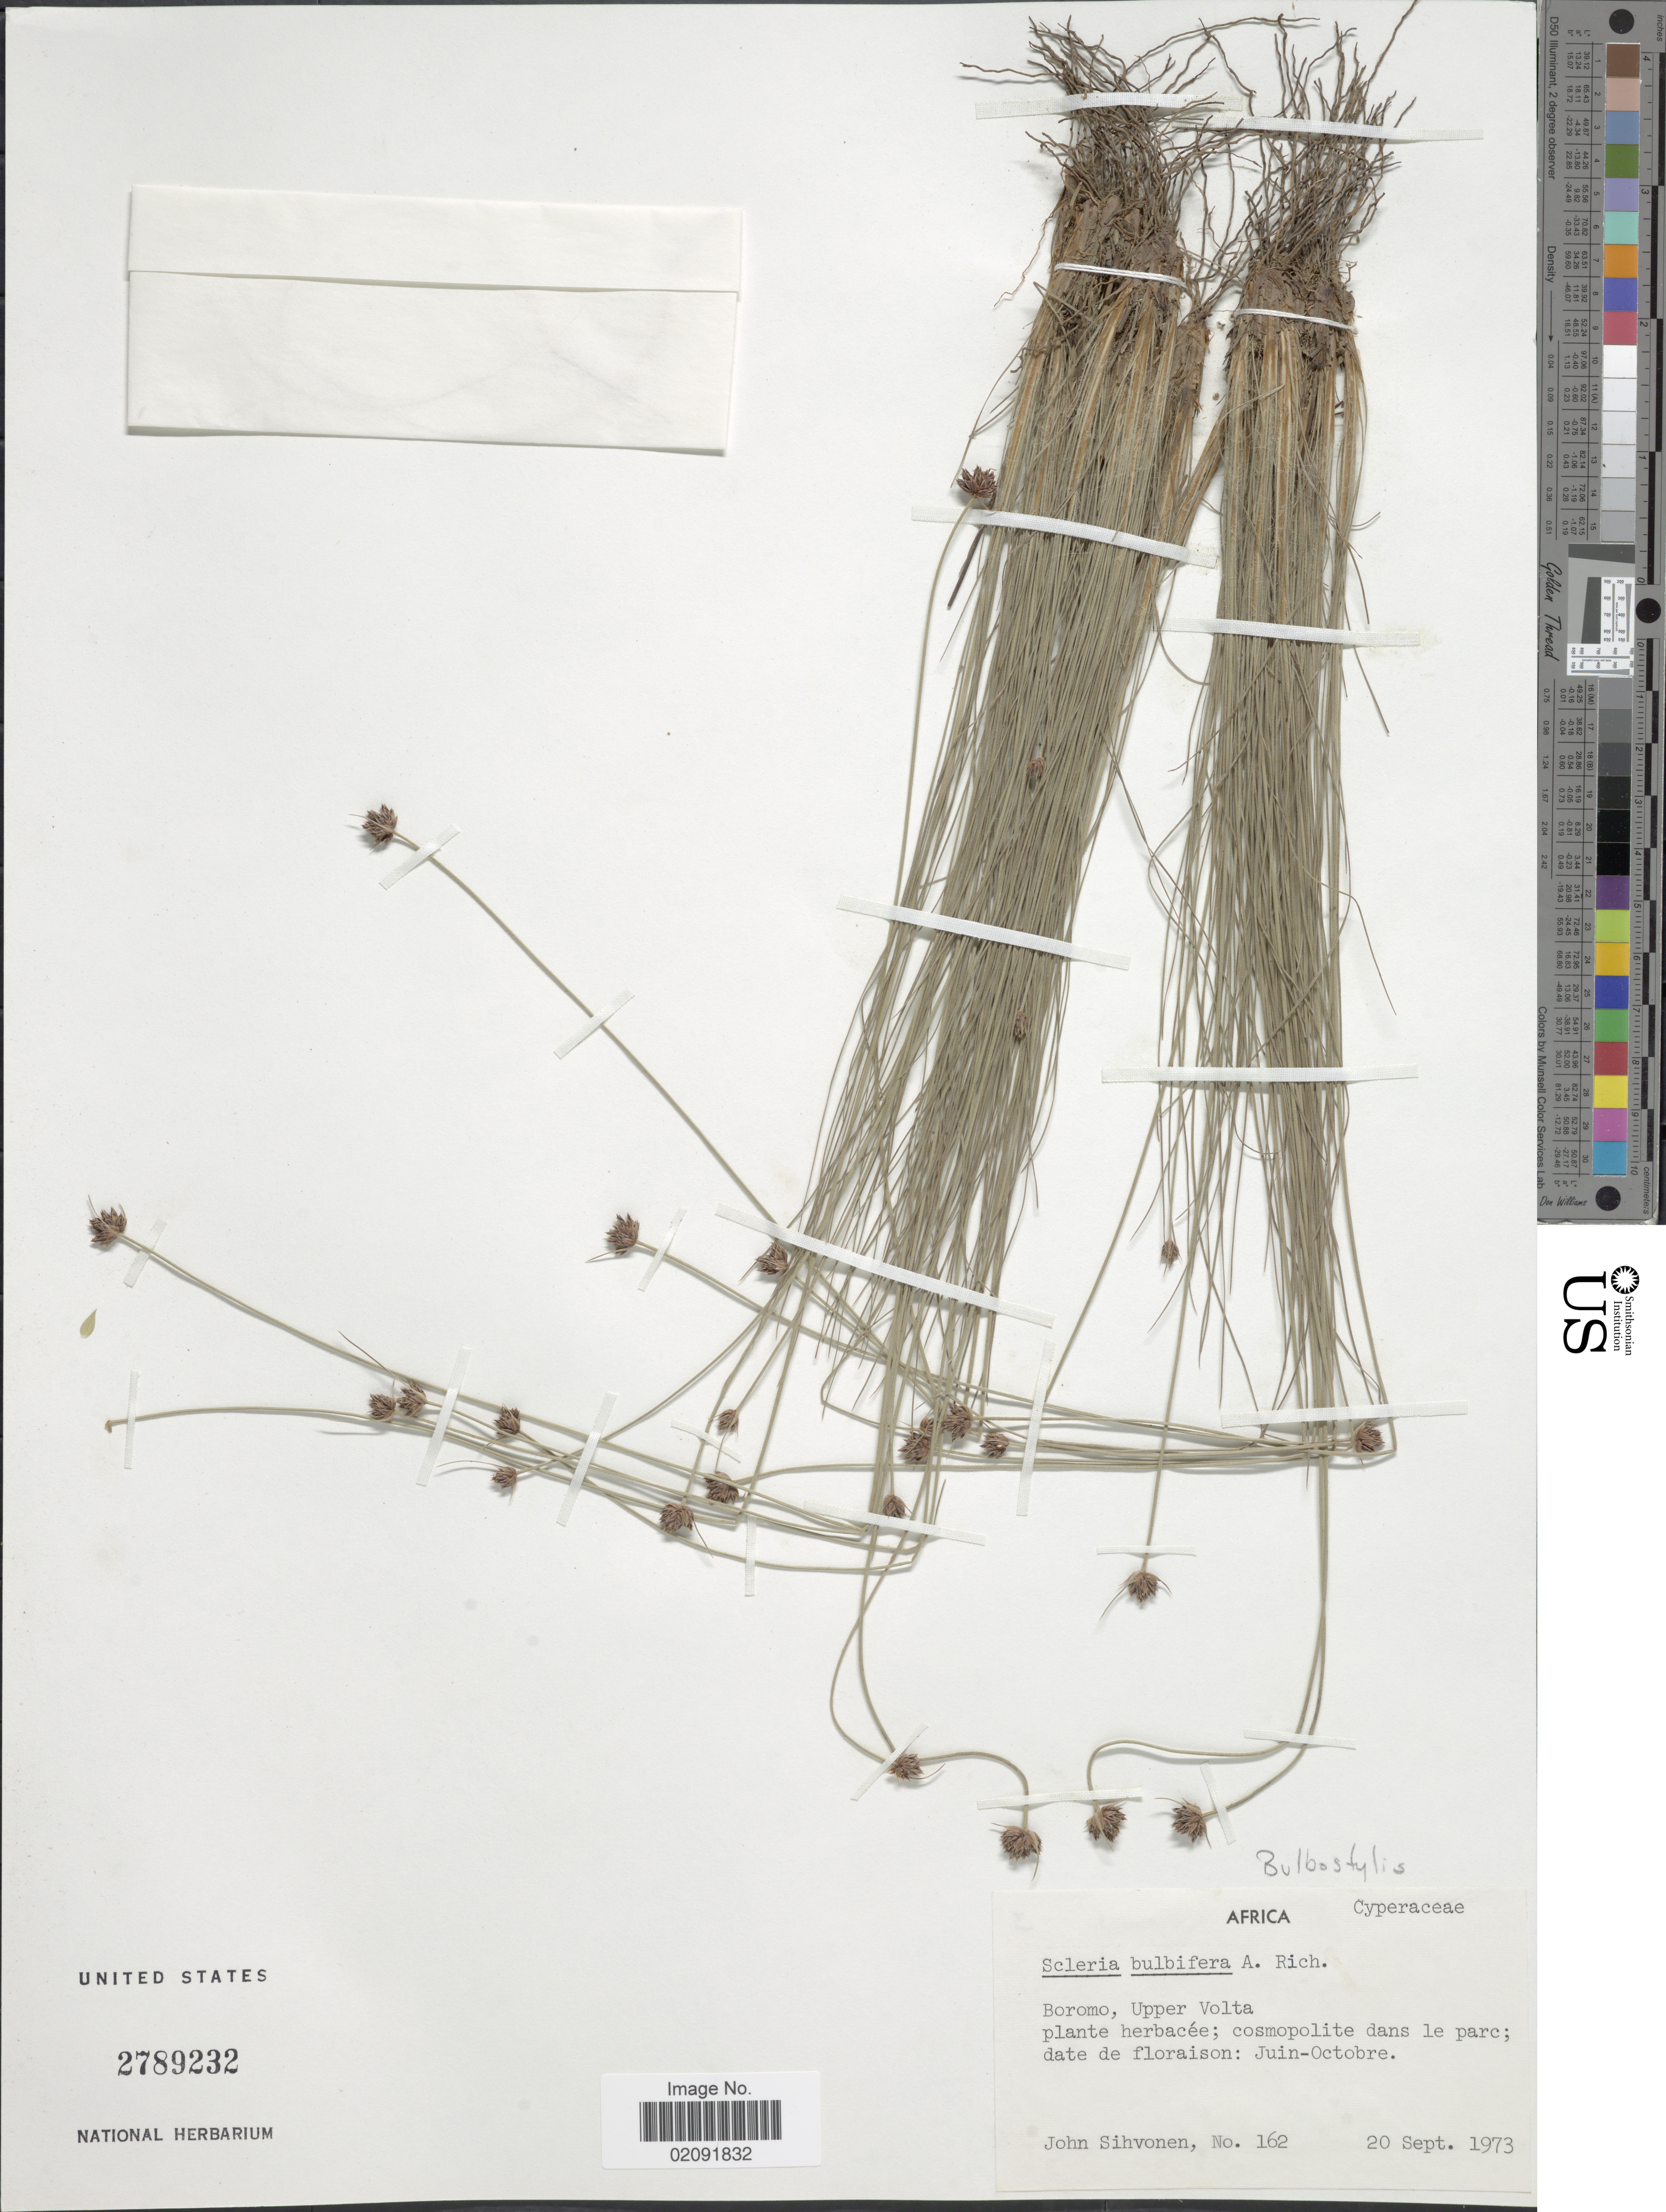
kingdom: Plantae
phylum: Tracheophyta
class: Liliopsida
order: Poales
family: Cyperaceae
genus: Bulbostylis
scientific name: Bulbostylis filamentosa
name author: (Vahl) C.B. Clarke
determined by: Strong, Mark T., (BOT), Smithsonian Institution - National Museum of Natural History (UNITED STATES)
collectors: J. Sihvonen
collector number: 162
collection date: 1973-09-20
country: Burkina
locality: Boromo, Upper Volta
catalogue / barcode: US 2789232